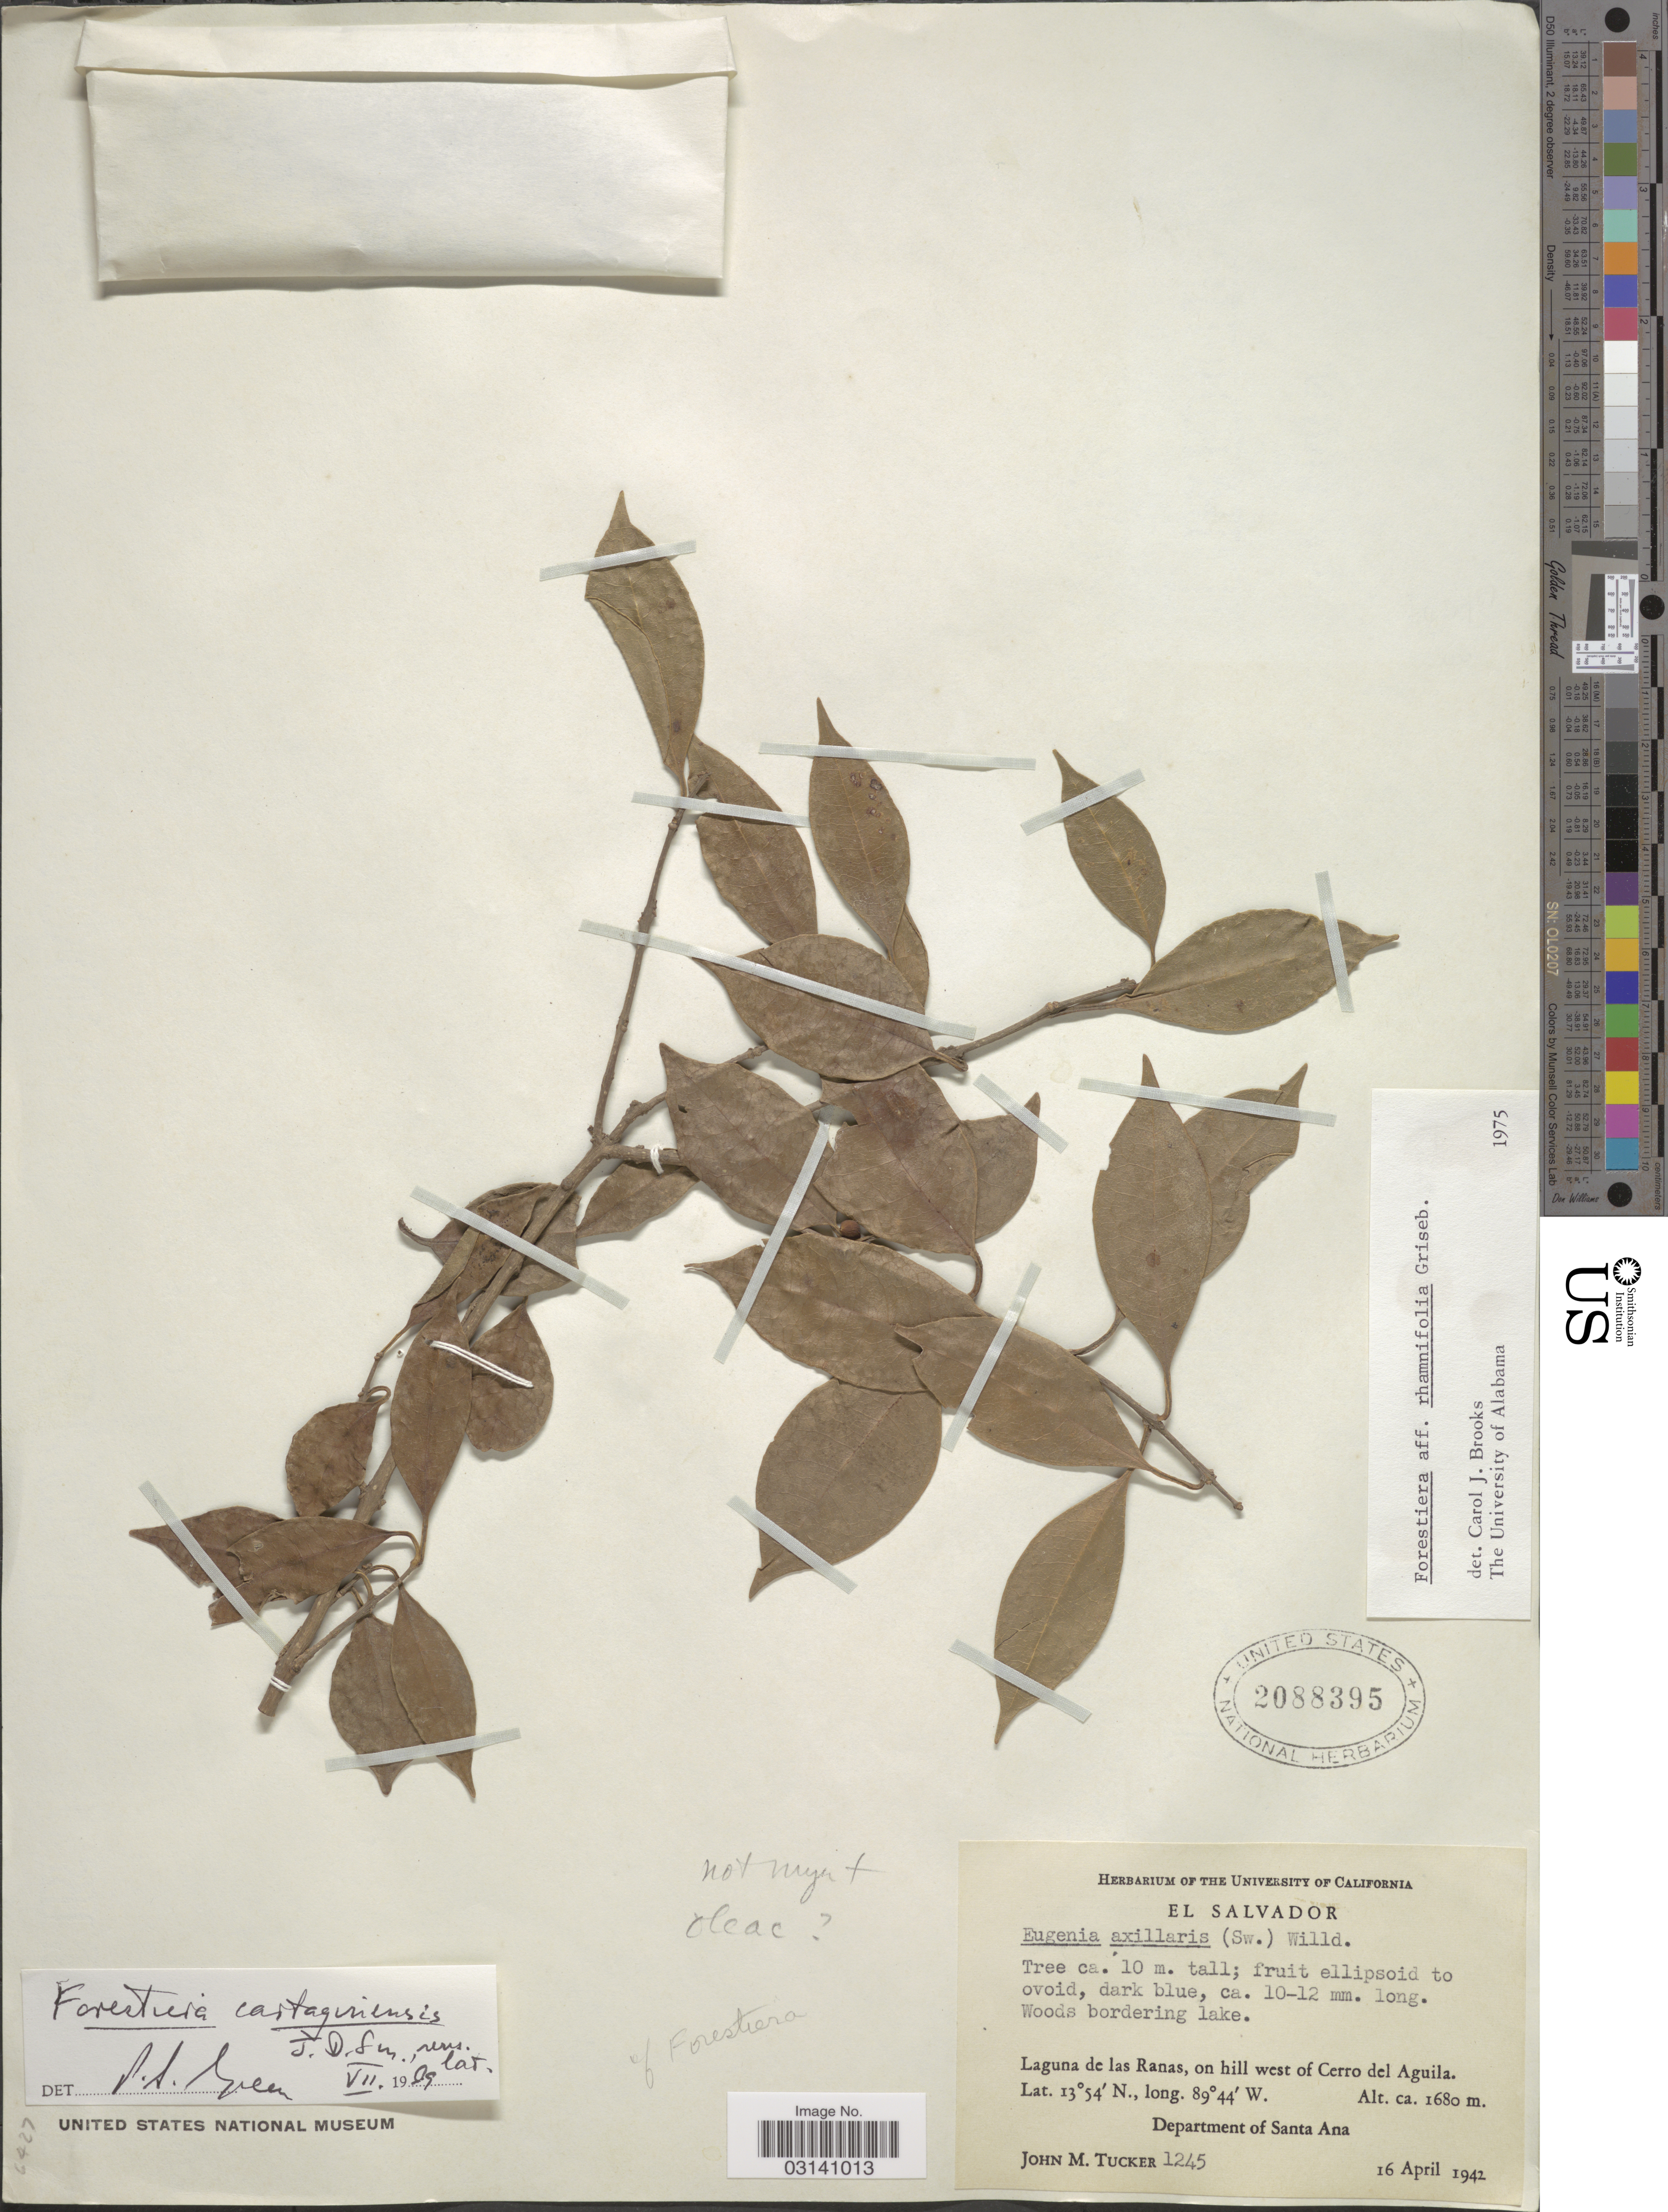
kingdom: Plantae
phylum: Tracheophyta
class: Magnoliopsida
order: Lamiales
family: Oleaceae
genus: Forestiera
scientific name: Forestiera cartaginensis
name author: Donn. Sm.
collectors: J. M. Tucker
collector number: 1245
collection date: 1942-04-16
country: El Salvador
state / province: Santa Ana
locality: Laguna de las Ranas, on hill west of Cerro del Aguila.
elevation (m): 1680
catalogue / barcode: US 2088395